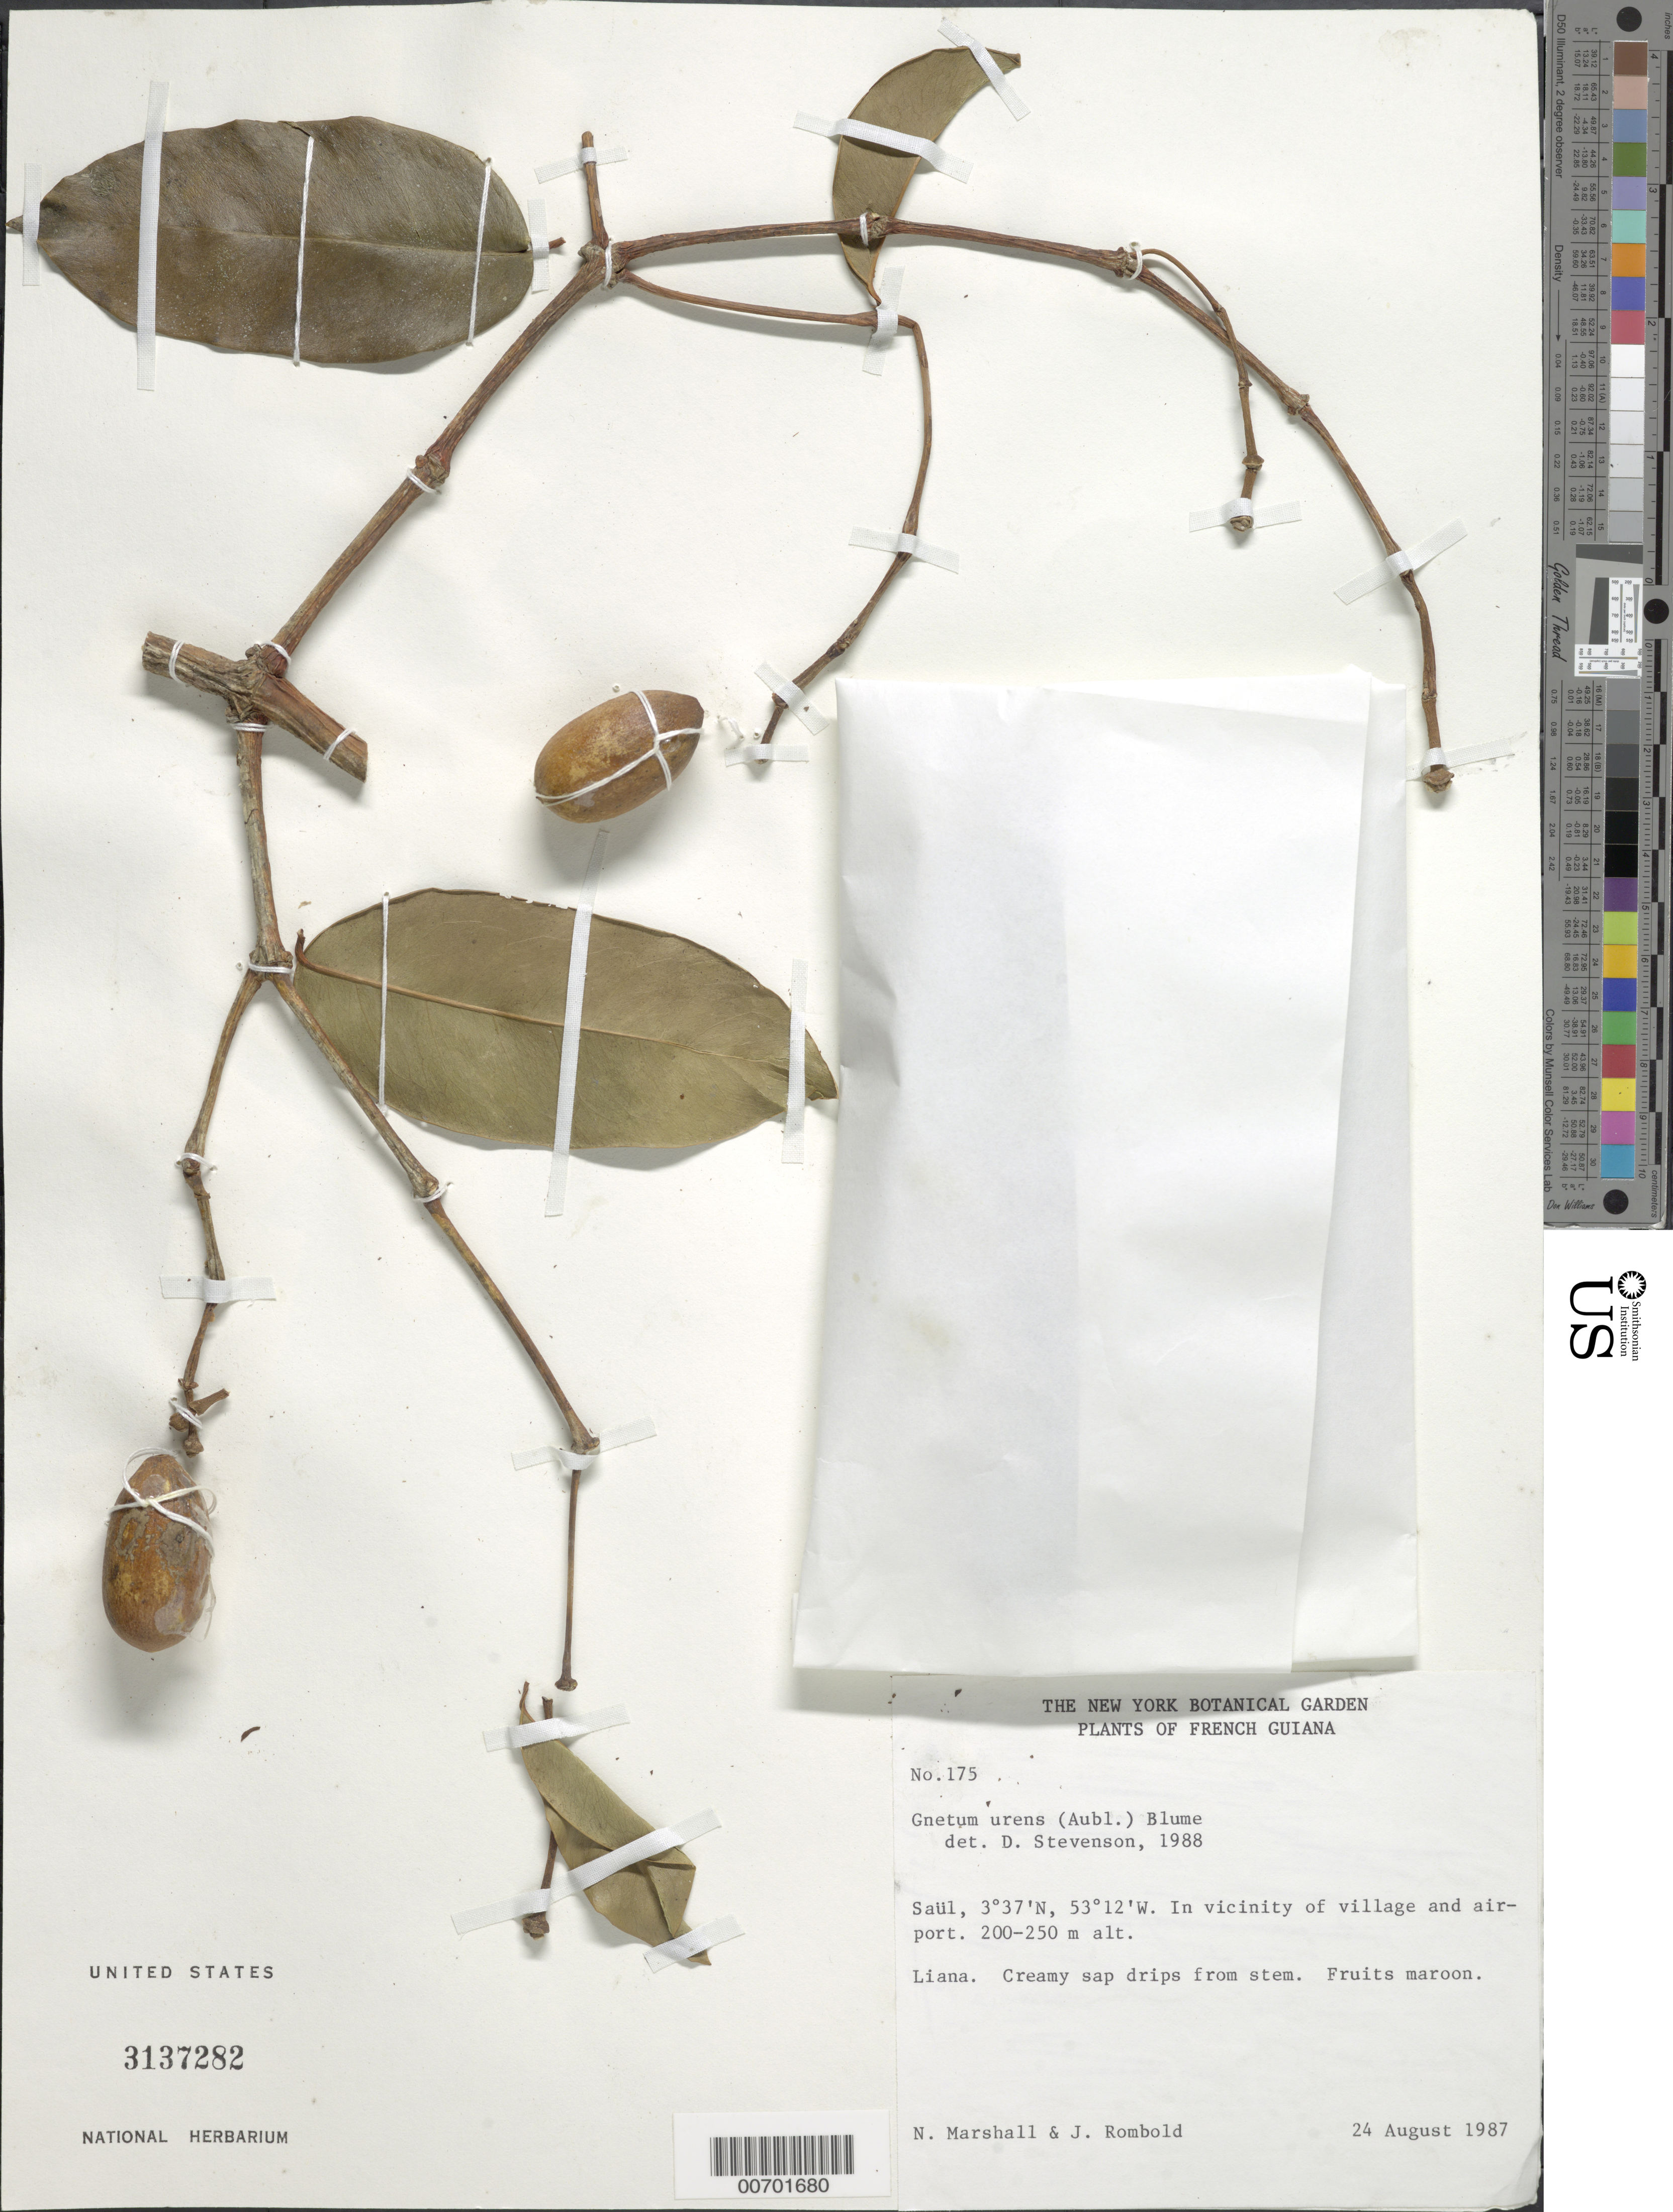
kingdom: Plantae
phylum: Tracheophyta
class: Gnetopsida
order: Gnetales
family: Gnetaceae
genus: Gnetum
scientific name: Gnetum urens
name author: (Aubl.) Blume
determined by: Stevenson, D.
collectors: N. Marshall & J. Rombold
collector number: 175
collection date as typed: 24-Aug-87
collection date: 1987-08-24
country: French Guiana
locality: Saül, vic. of village and airport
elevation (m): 200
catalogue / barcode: US 3137282